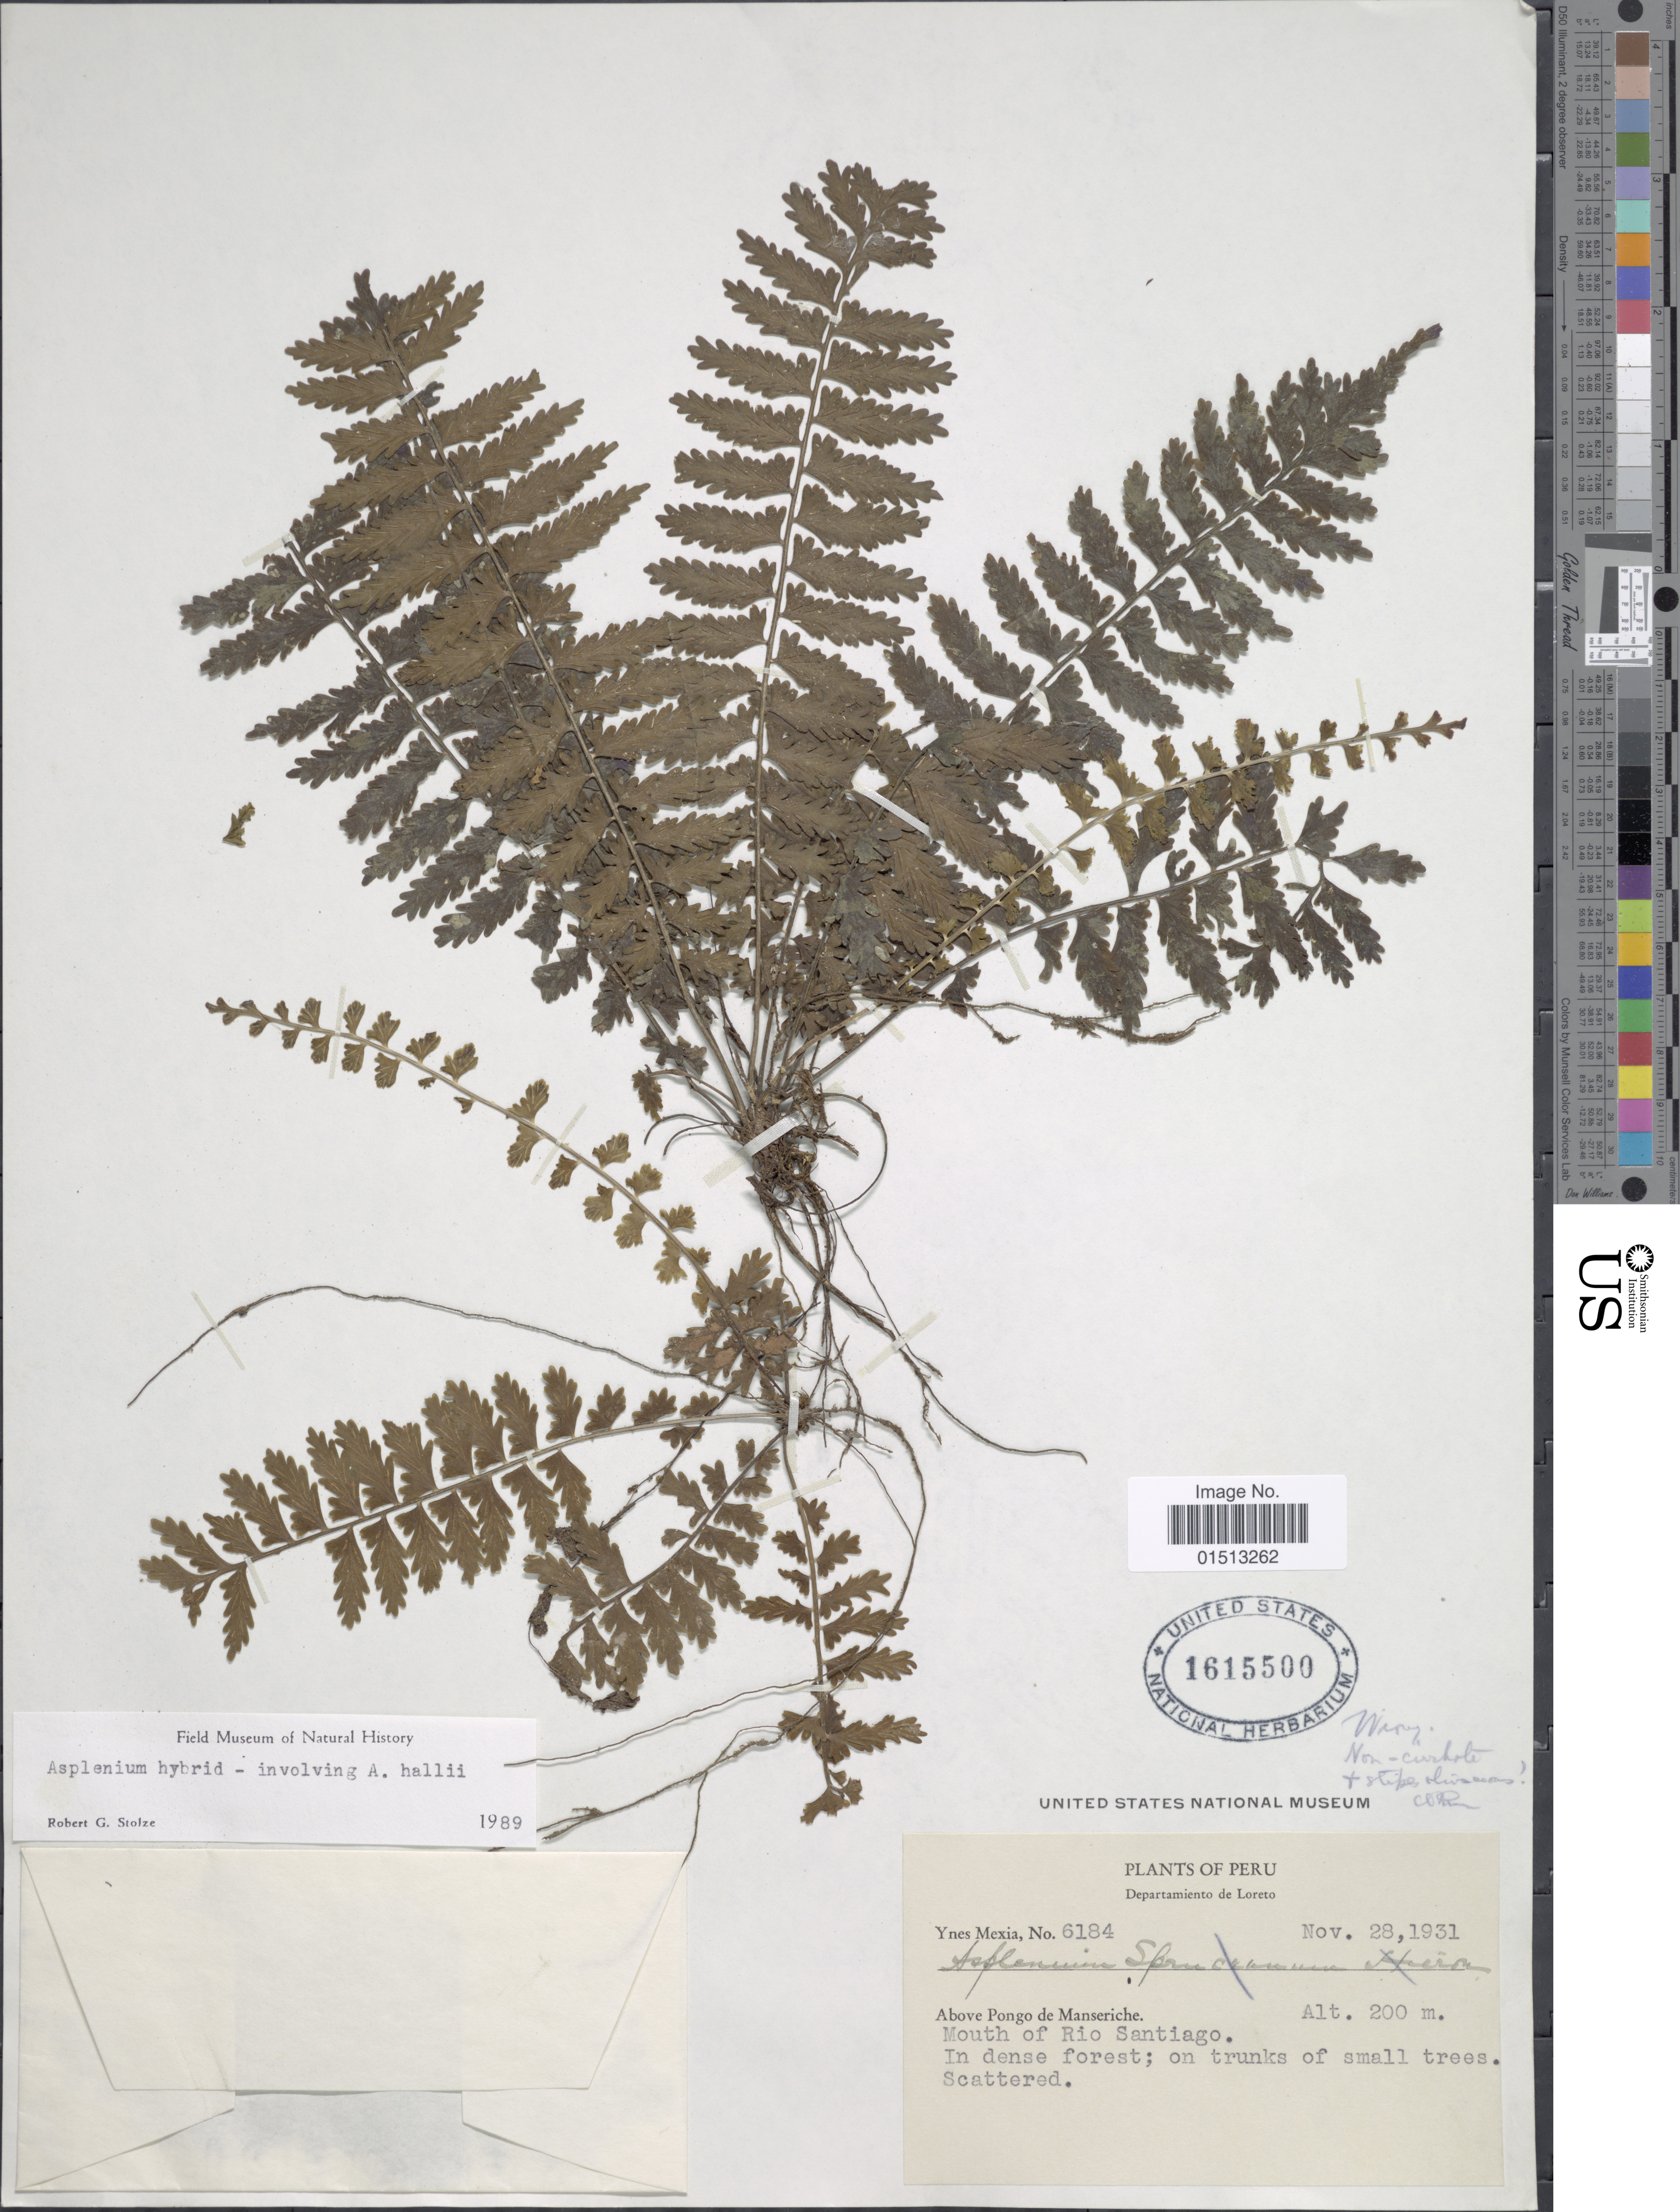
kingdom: Plantae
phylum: Tracheophyta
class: Polypodiopsida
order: Polypodiales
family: Aspleniaceae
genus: Asplenium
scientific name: Asplenium spruceanum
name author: Hieron.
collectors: Y. Mexia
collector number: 6184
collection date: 1931-11-28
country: Peru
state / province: Loreto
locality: Above Pngo de Manseriche, mouth of Rio Santiago.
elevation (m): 200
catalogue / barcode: US 1615500